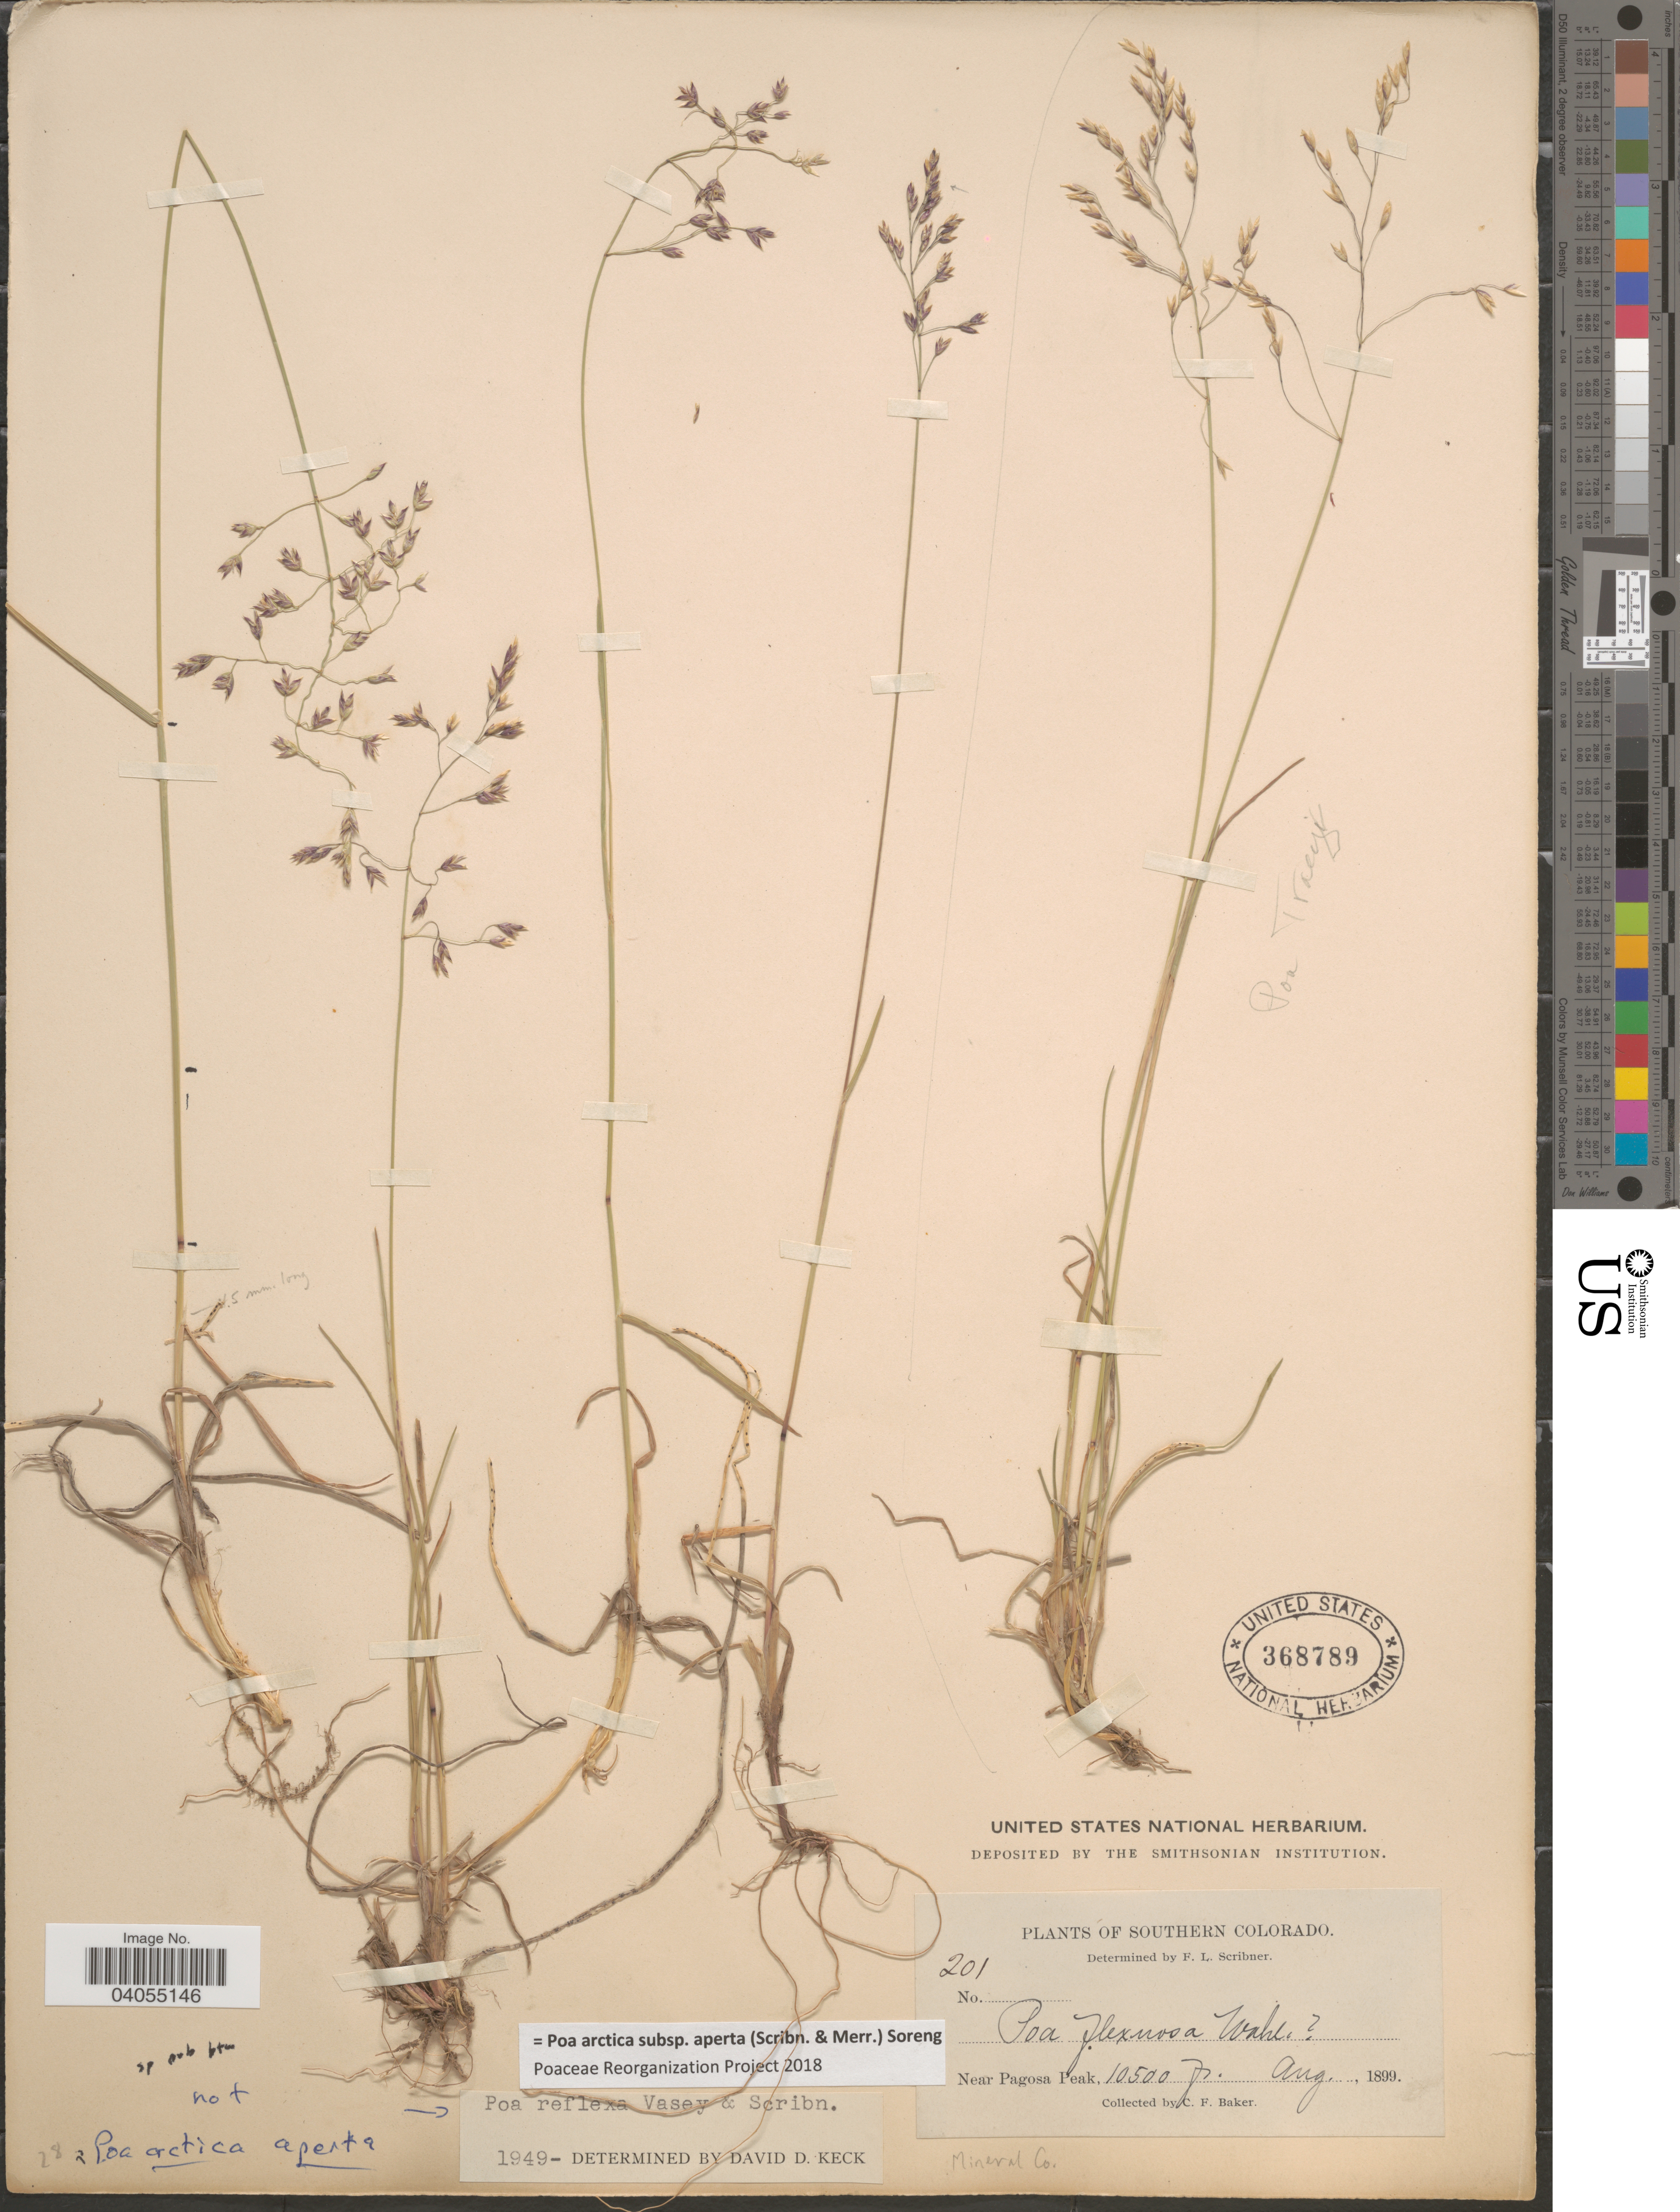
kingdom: Plantae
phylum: Tracheophyta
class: Liliopsida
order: Poales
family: Poaceae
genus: Poa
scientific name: Poa arctica subsp. aperta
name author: (Scribn. & Merr.) Soreng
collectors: C. F. Baker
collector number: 201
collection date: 1899-08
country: United States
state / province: Colorado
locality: Southern Colorado. Near Pagosa Peak.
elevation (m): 3200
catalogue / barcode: US 368789